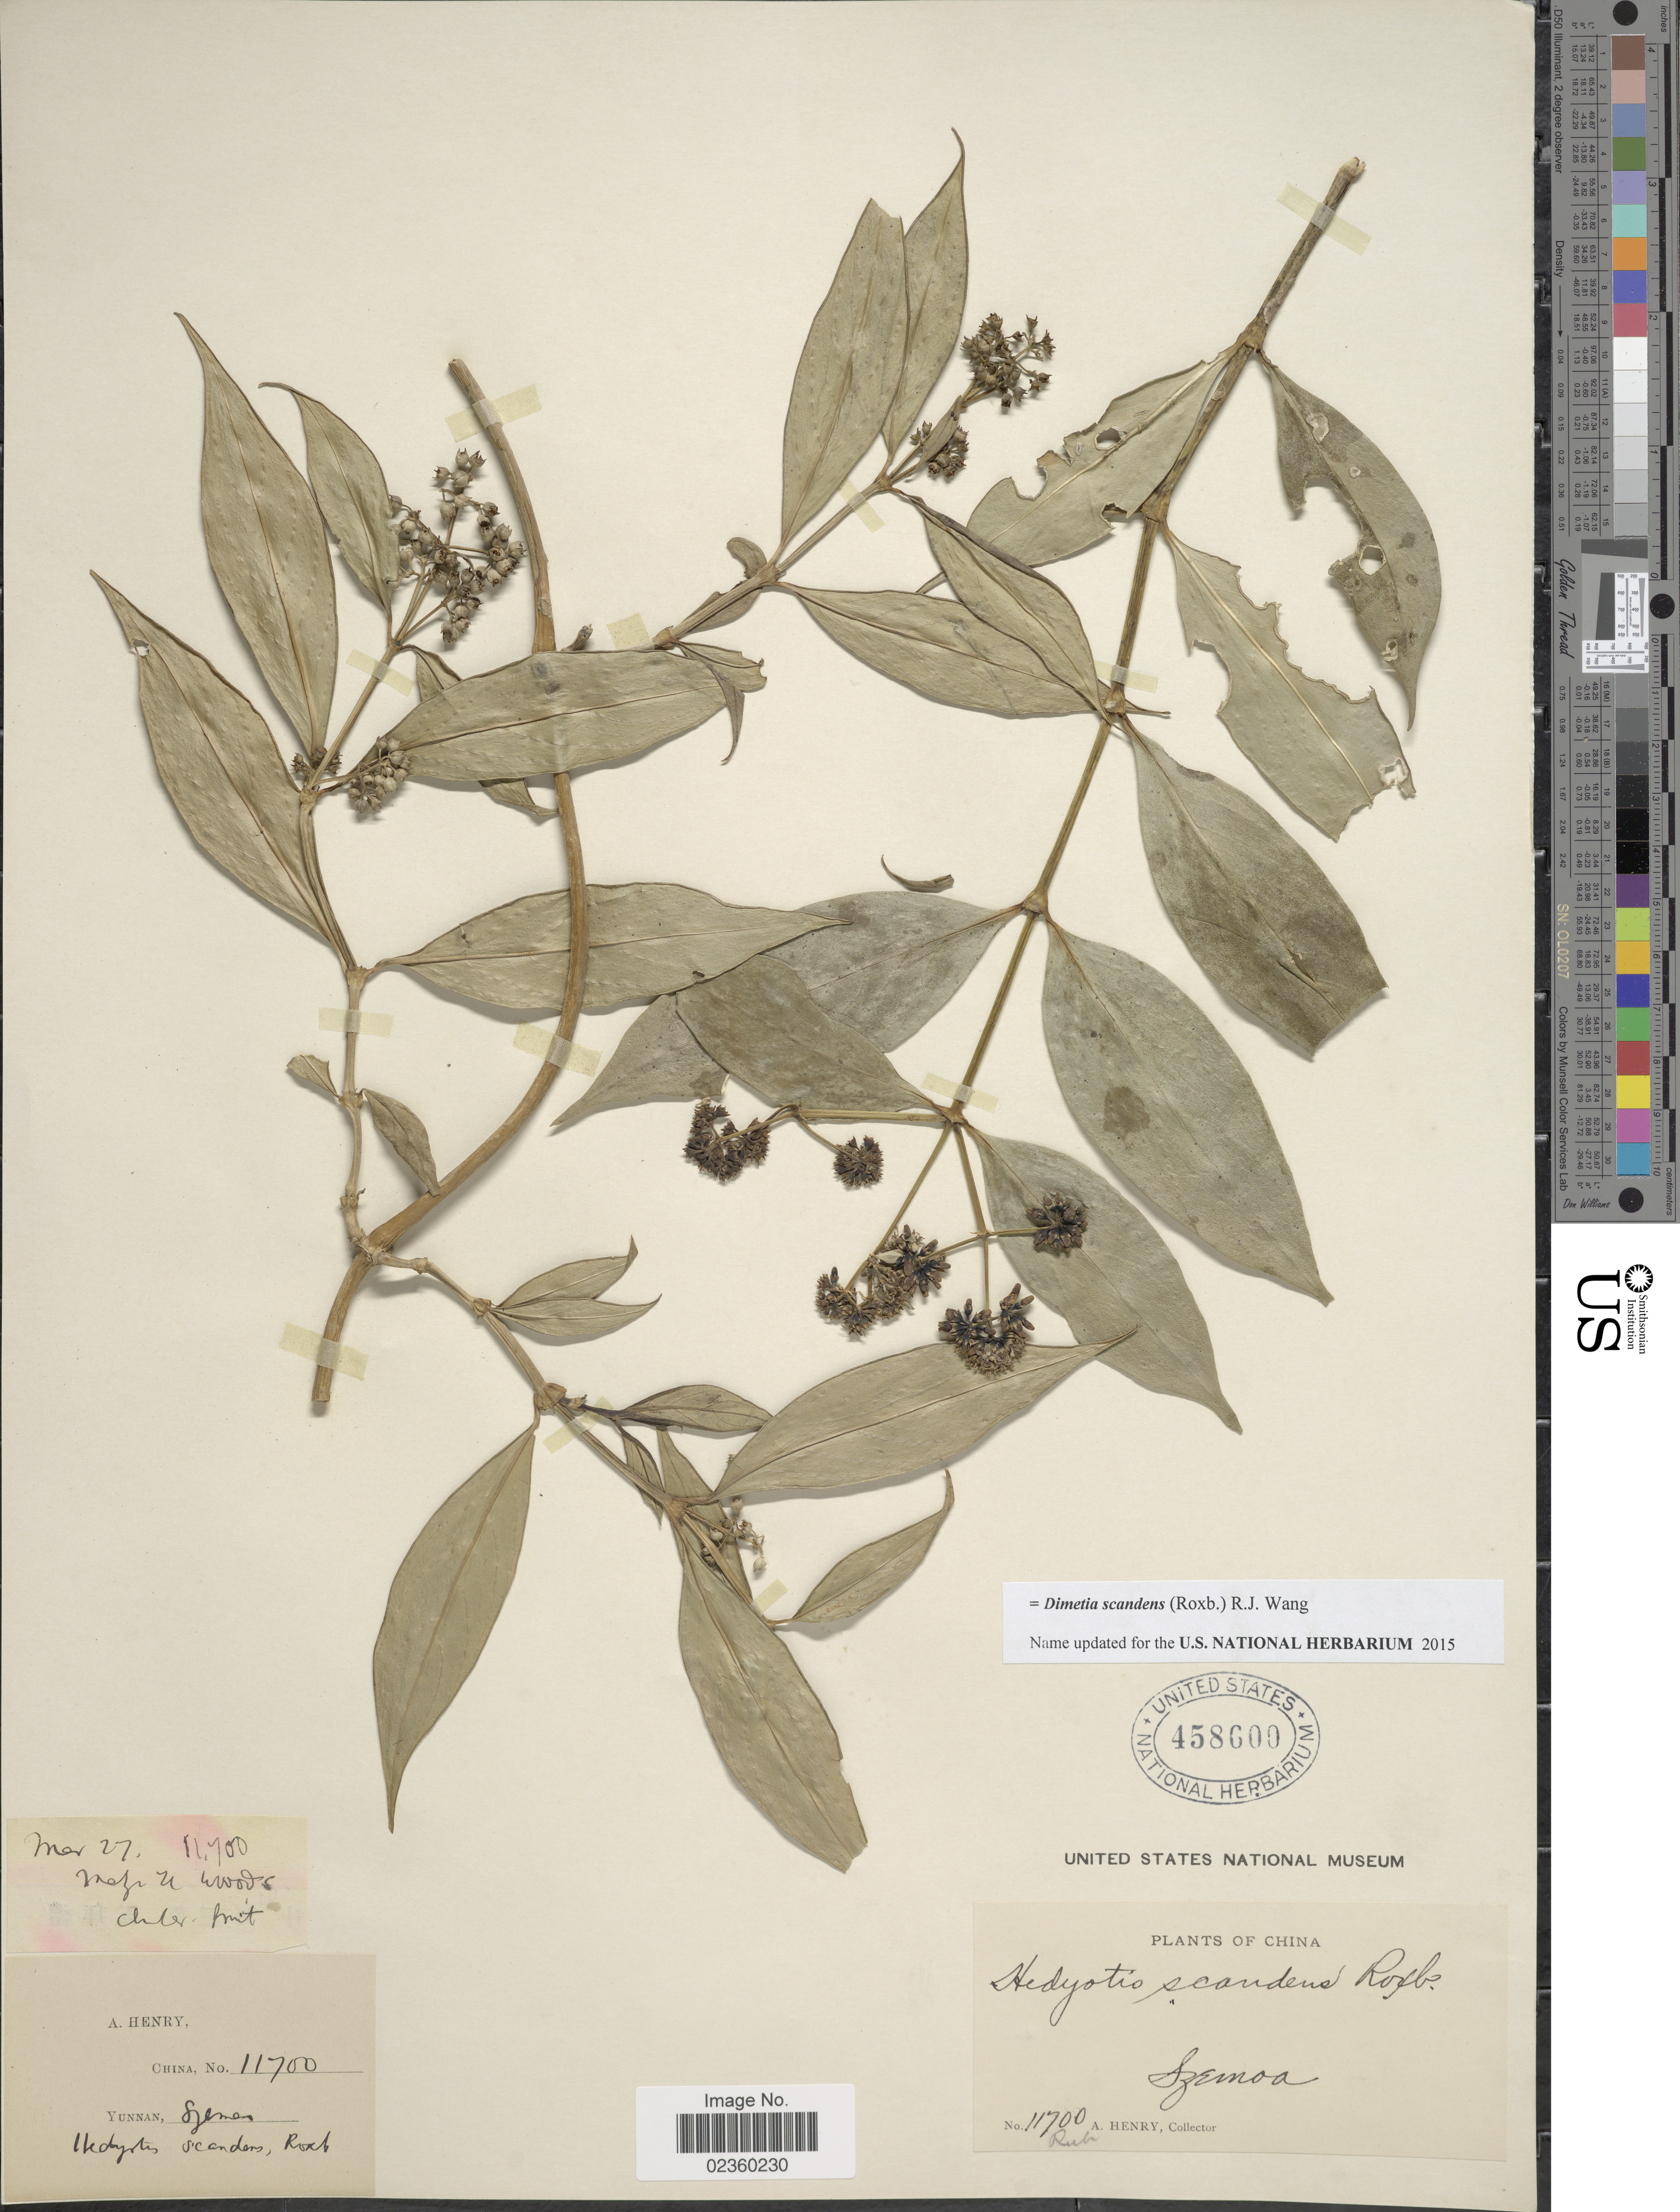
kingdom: Plantae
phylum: Tracheophyta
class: Magnoliopsida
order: Gentianales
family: Rubiaceae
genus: Dimetia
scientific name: Dimetia scandens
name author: (Roxb.) R.J. Wang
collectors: A. Henry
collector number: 11700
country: China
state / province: Yunnan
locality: Szemoa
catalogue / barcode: US 458600